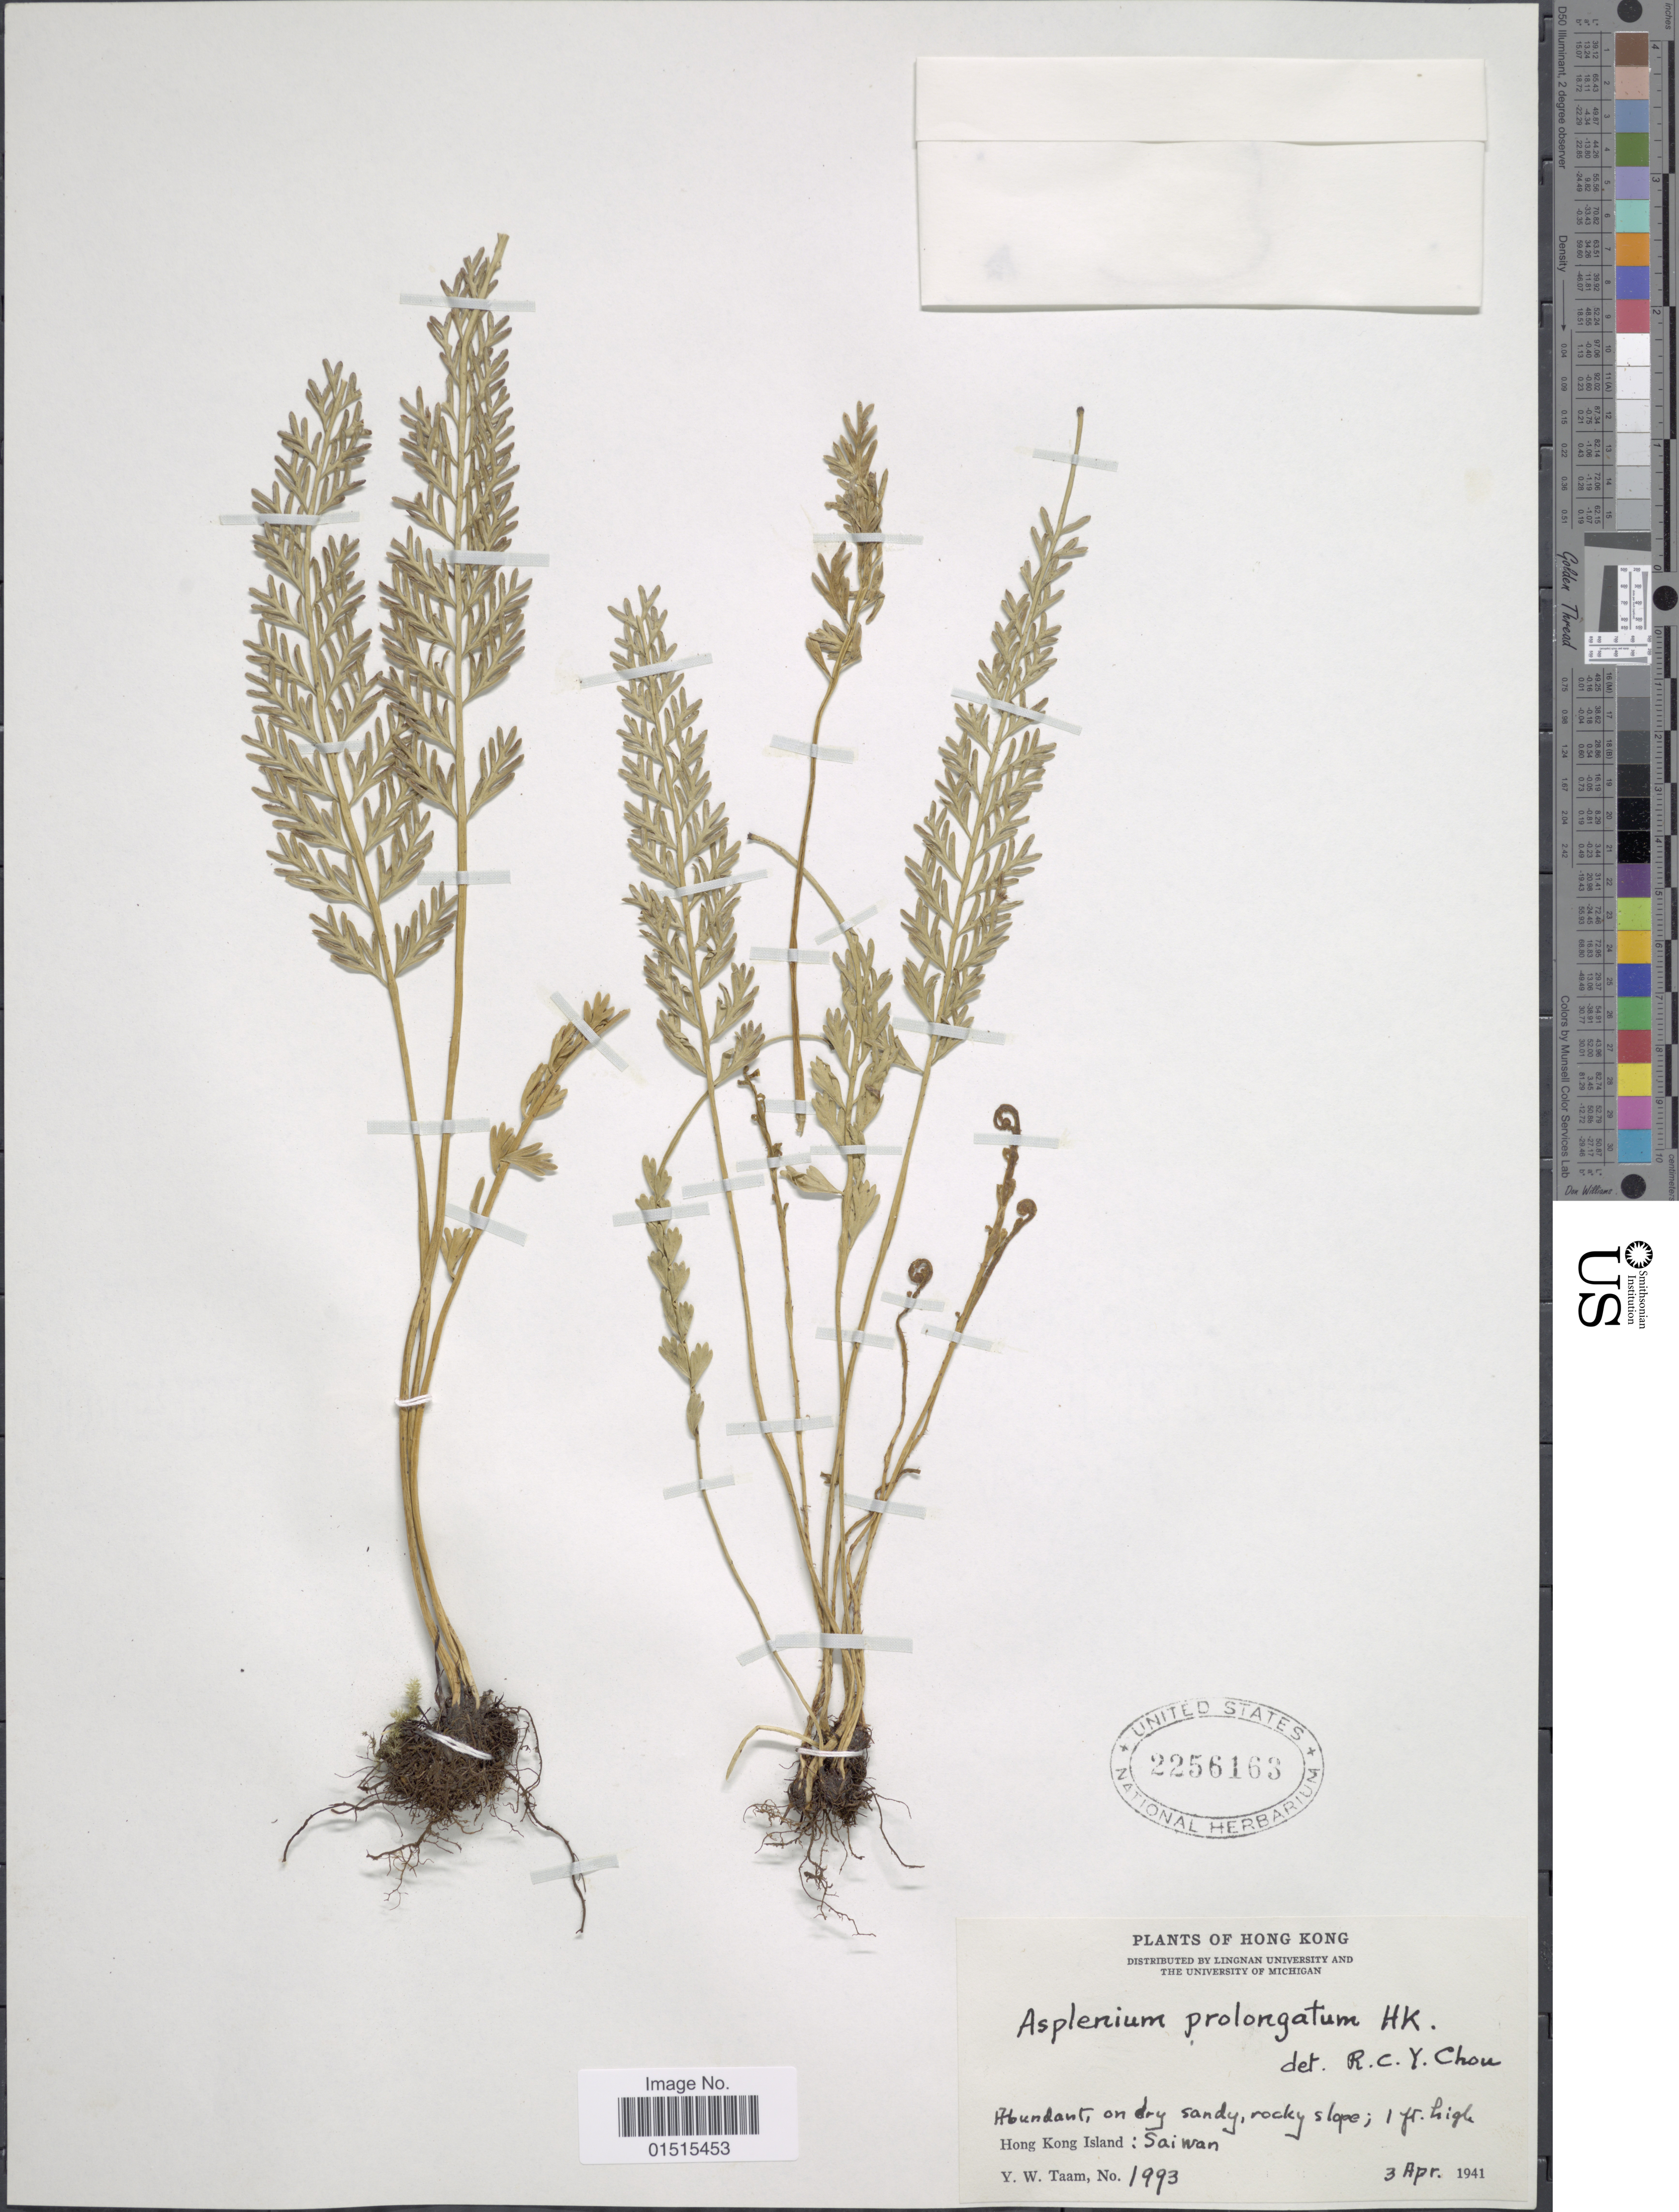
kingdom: Plantae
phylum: Tracheophyta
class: Polypodiopsida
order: Polypodiales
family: Aspleniaceae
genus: Asplenium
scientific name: Asplenium prolongatum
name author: Hook.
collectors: Y. W. Taam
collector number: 1993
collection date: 1941-04-03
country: China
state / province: Hong Kong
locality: Hong Kongs Island: Saiwan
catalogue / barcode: US 2256163